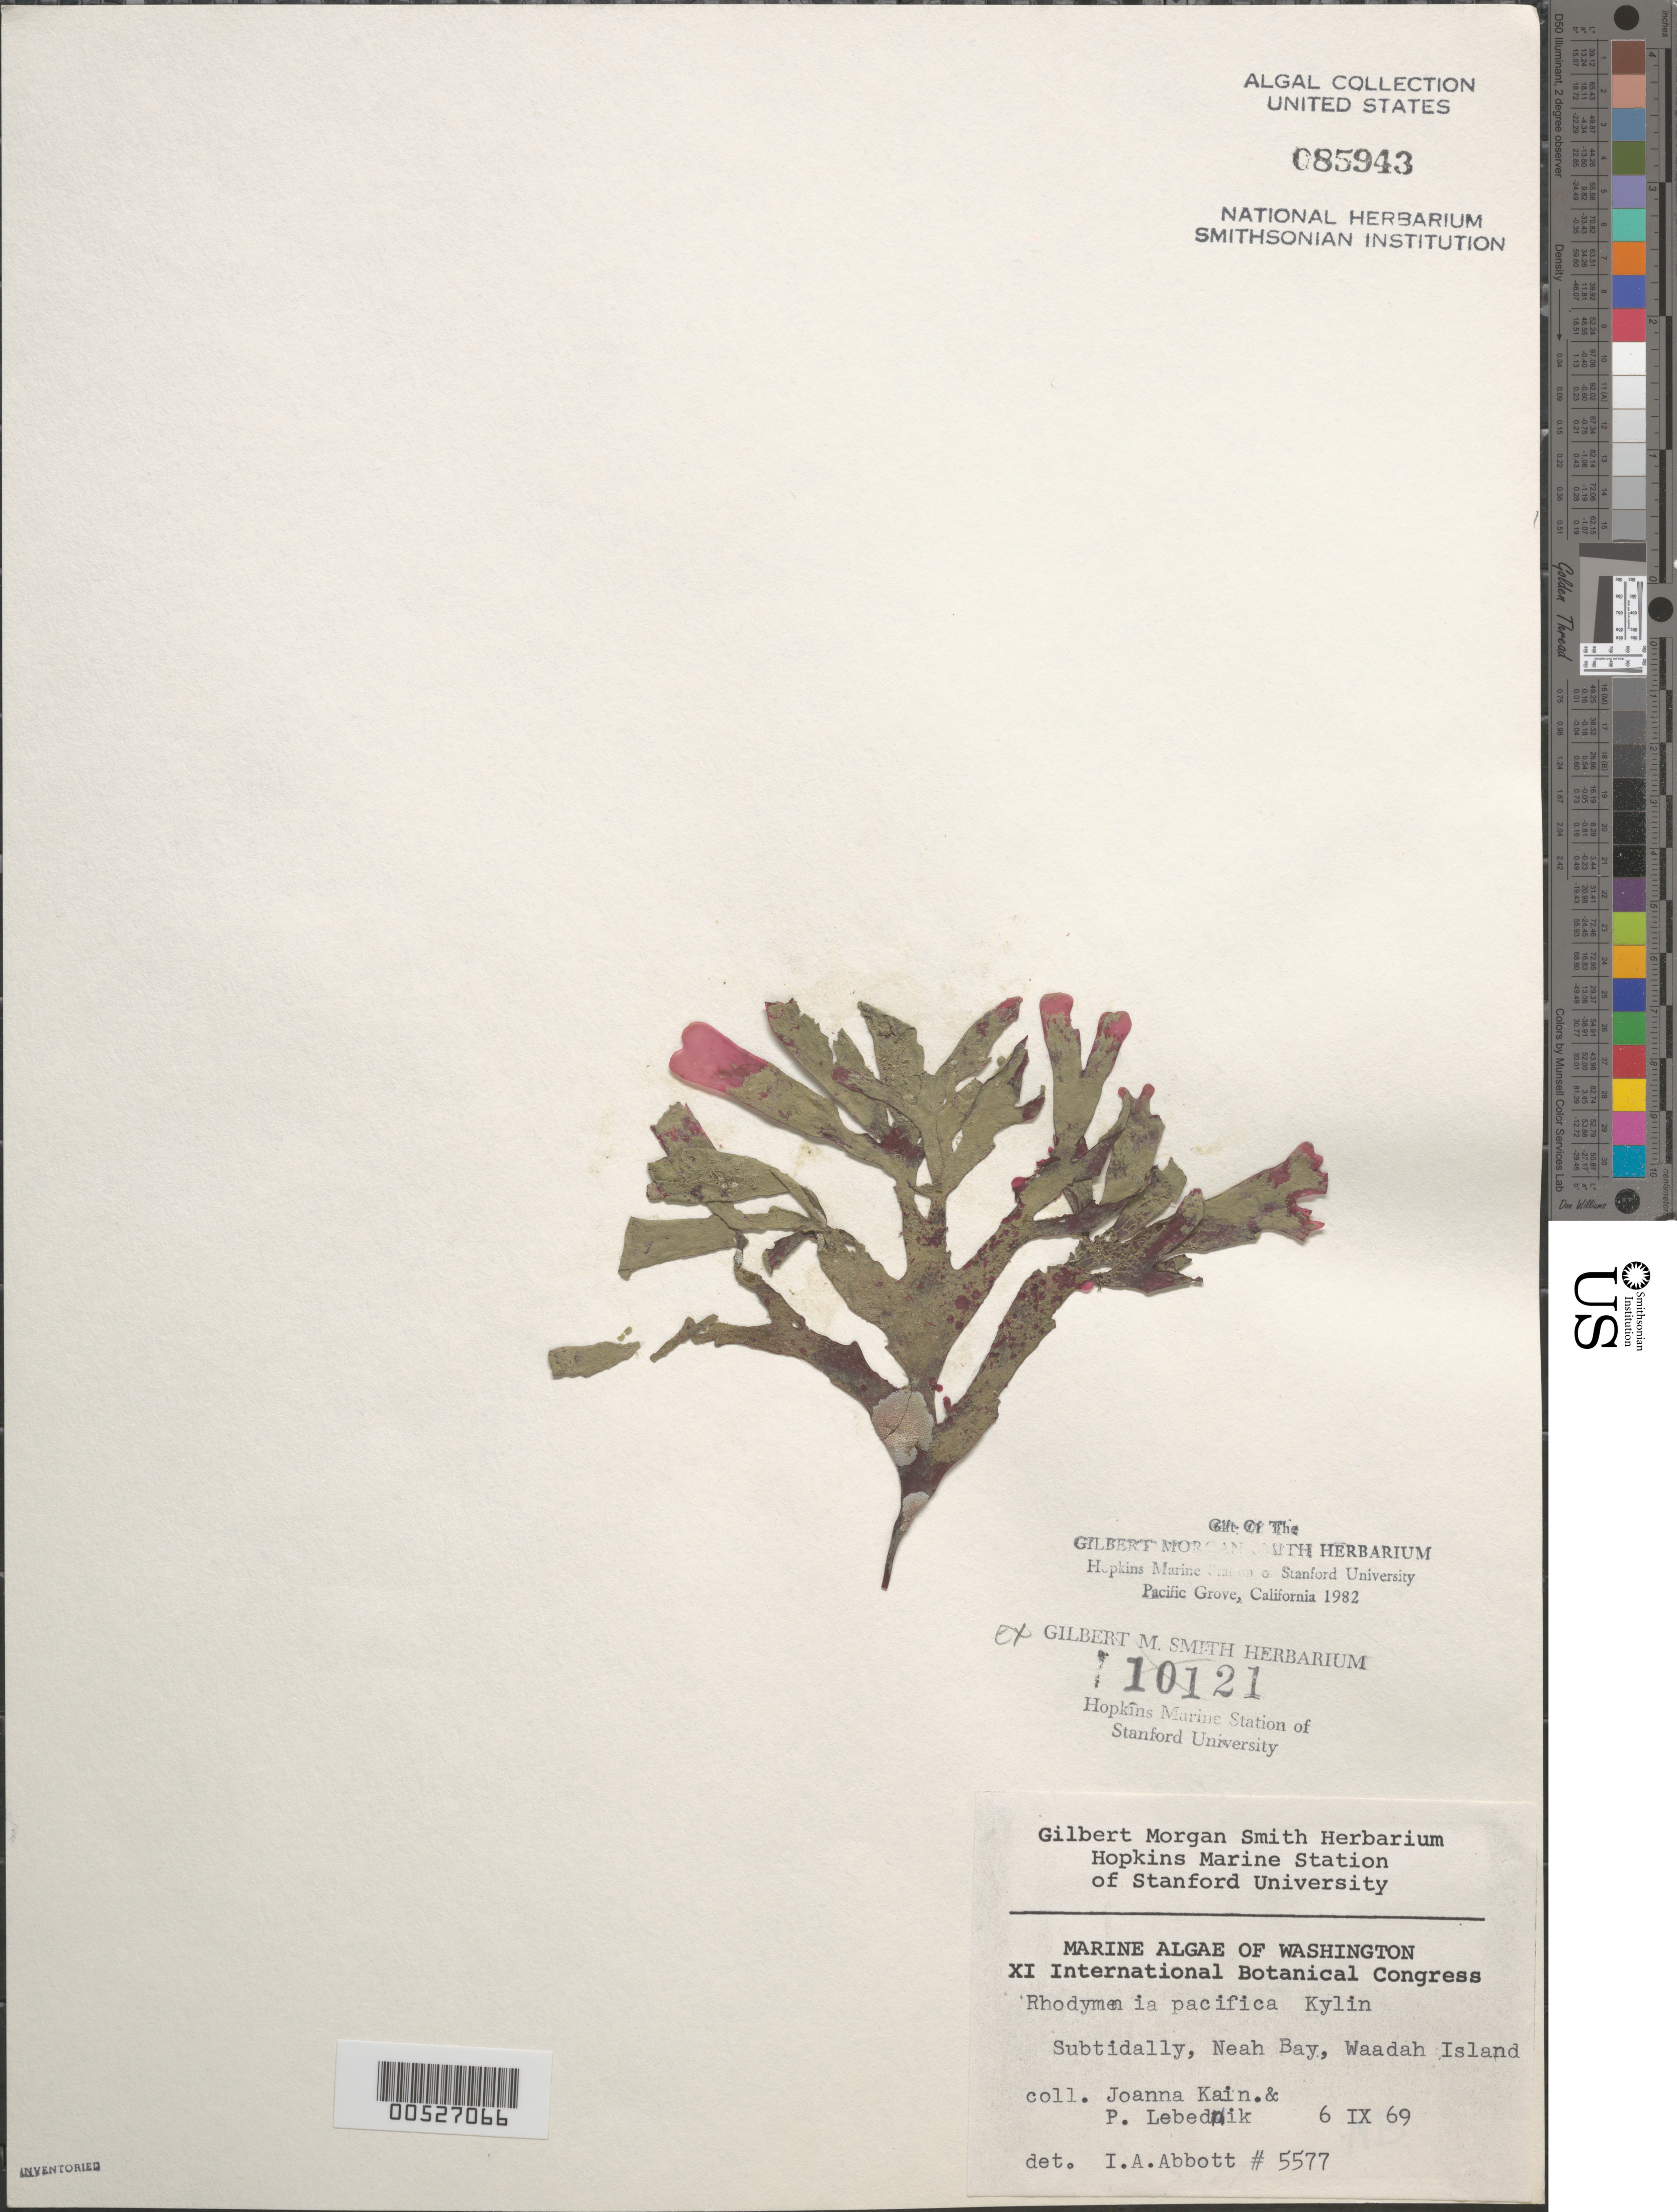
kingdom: Plantae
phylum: Rhodophyta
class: Florideophyceae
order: Rhodymeniales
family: Rhodymeniaceae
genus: Rhodymenia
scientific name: Rhodymenia pacifica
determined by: Abbott, Isabella A.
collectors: J.M. Kain & P. Lebednik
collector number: IAA 5577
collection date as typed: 06 Sep 1969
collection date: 1969-09-06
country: United States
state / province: Washington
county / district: Clallam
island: Waadah Island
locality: Neah Bay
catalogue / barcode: US 85943